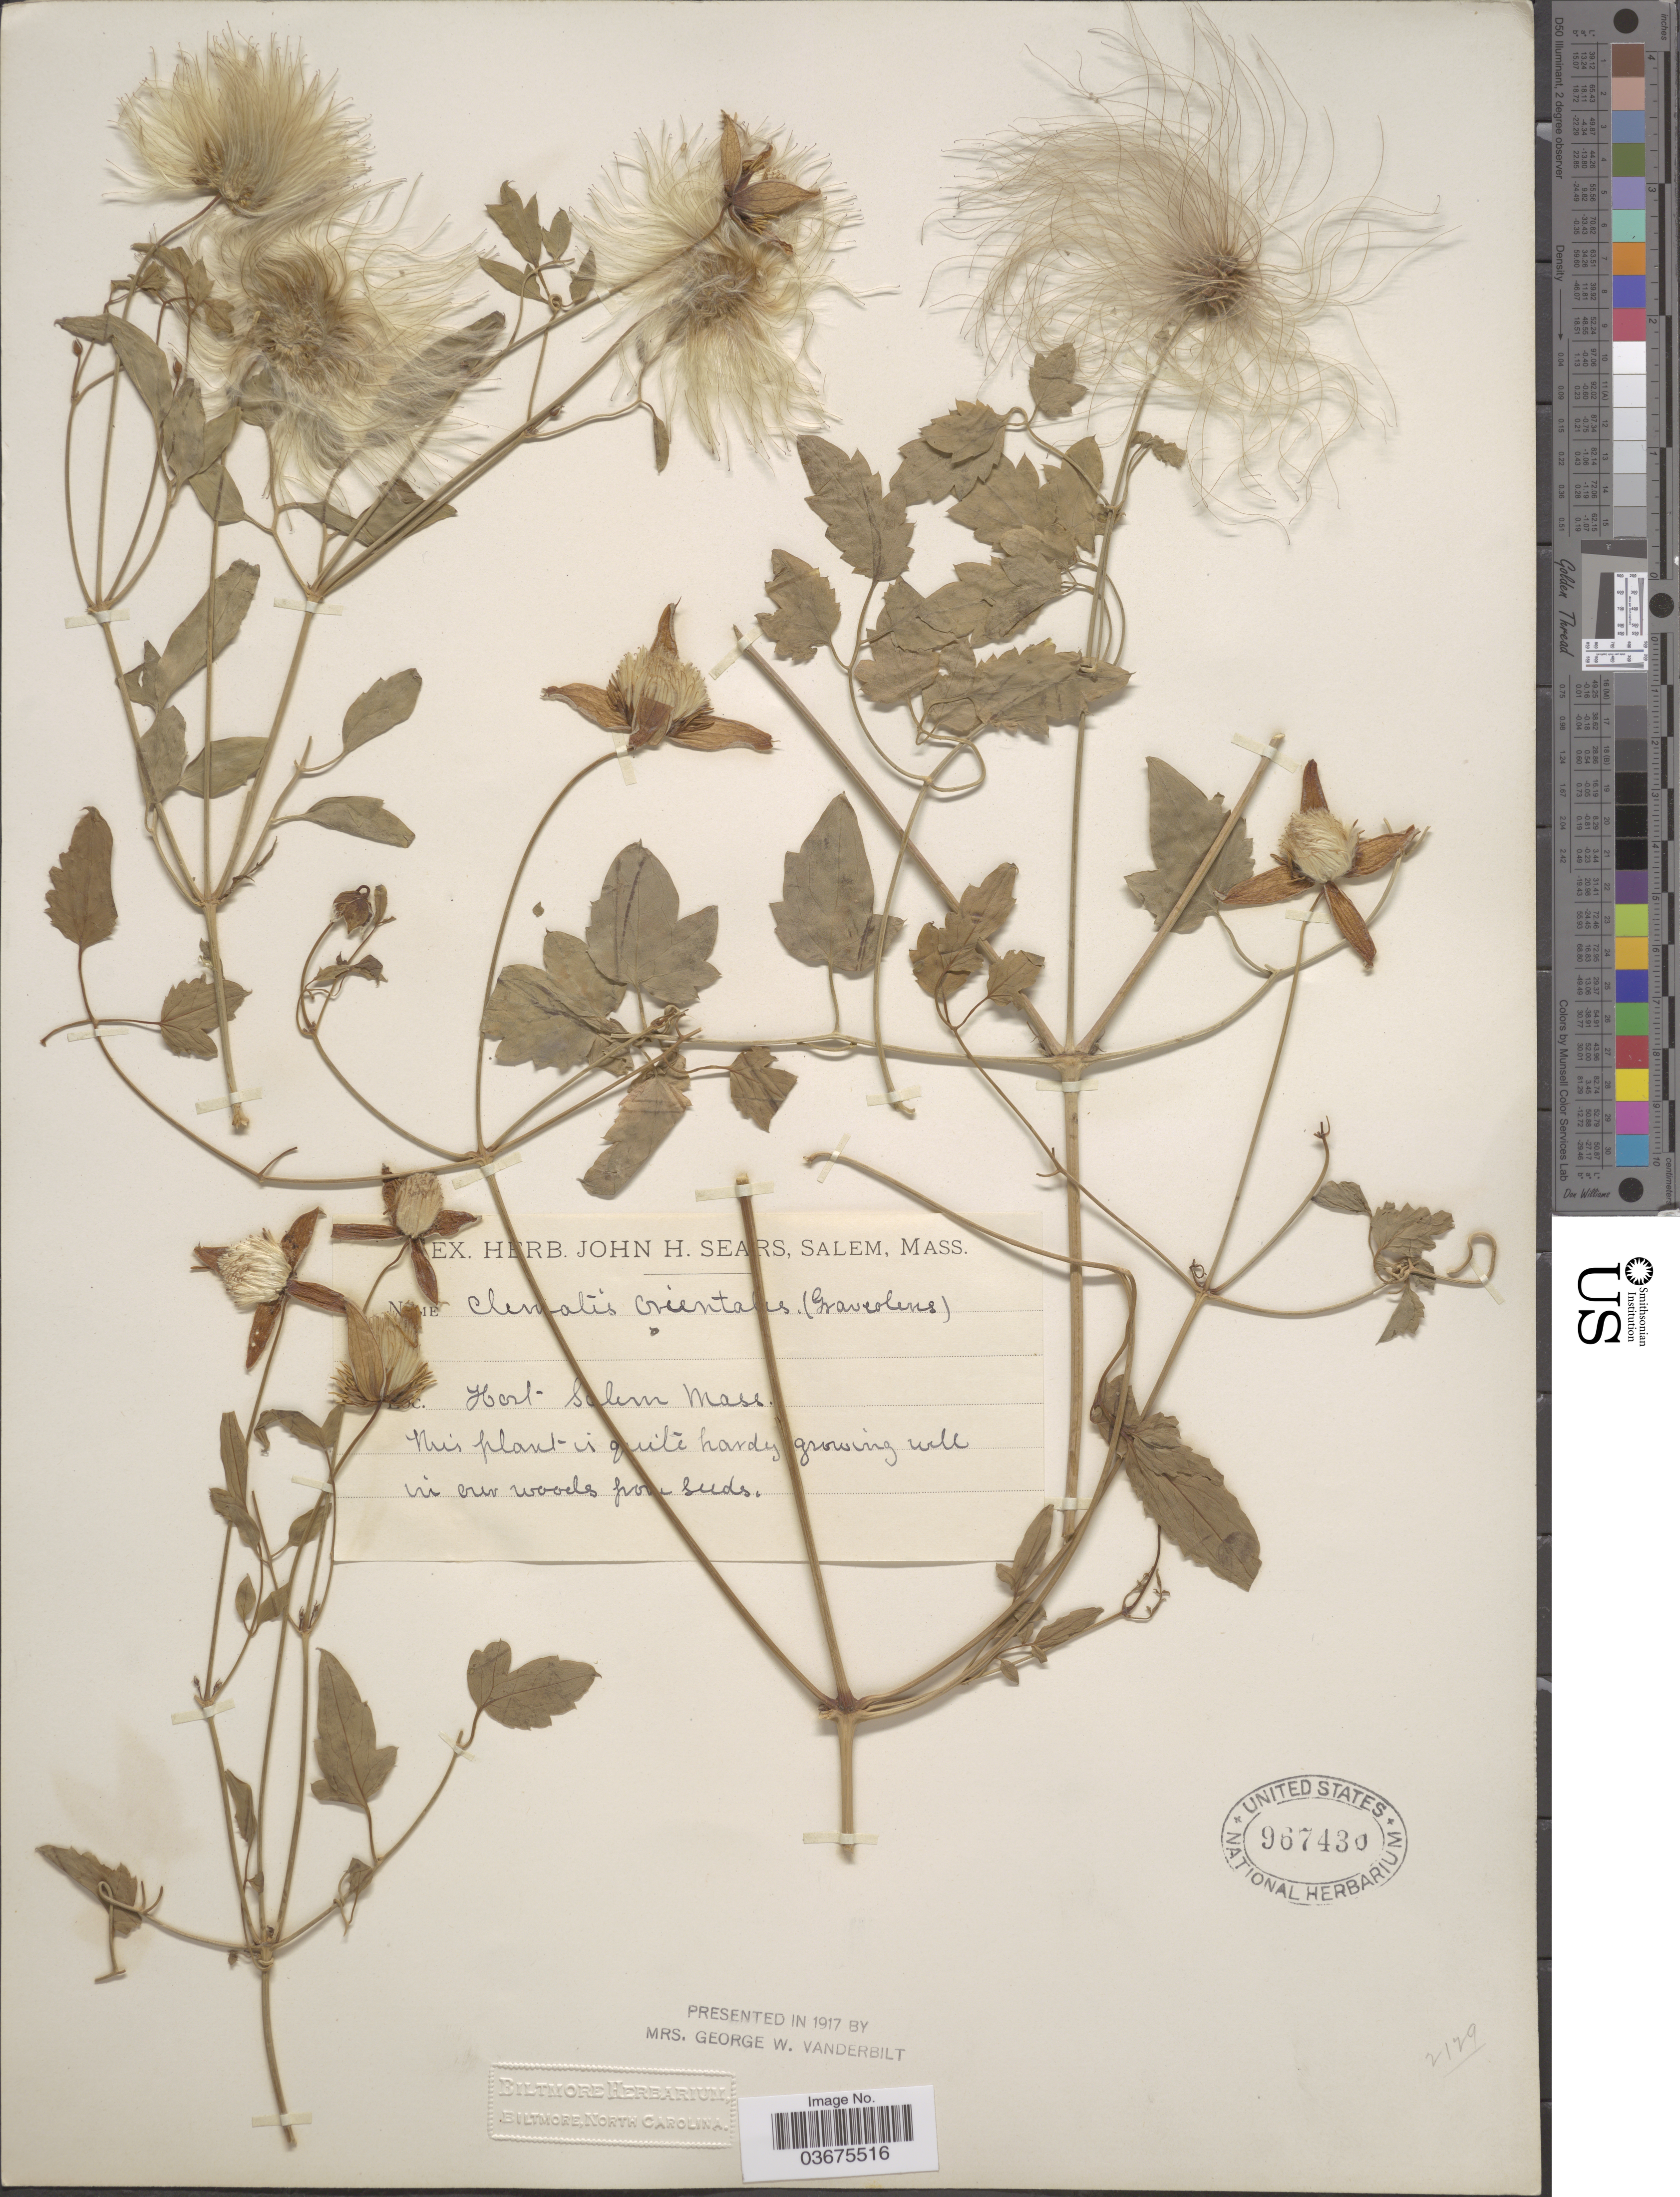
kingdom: Plantae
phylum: Tracheophyta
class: Magnoliopsida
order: Ranunculales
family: Ranunculaceae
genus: Clematis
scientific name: Clematis orientalis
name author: L.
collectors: Ex herb. John H. Sears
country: United States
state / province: Massachusetts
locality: Hort Salem.